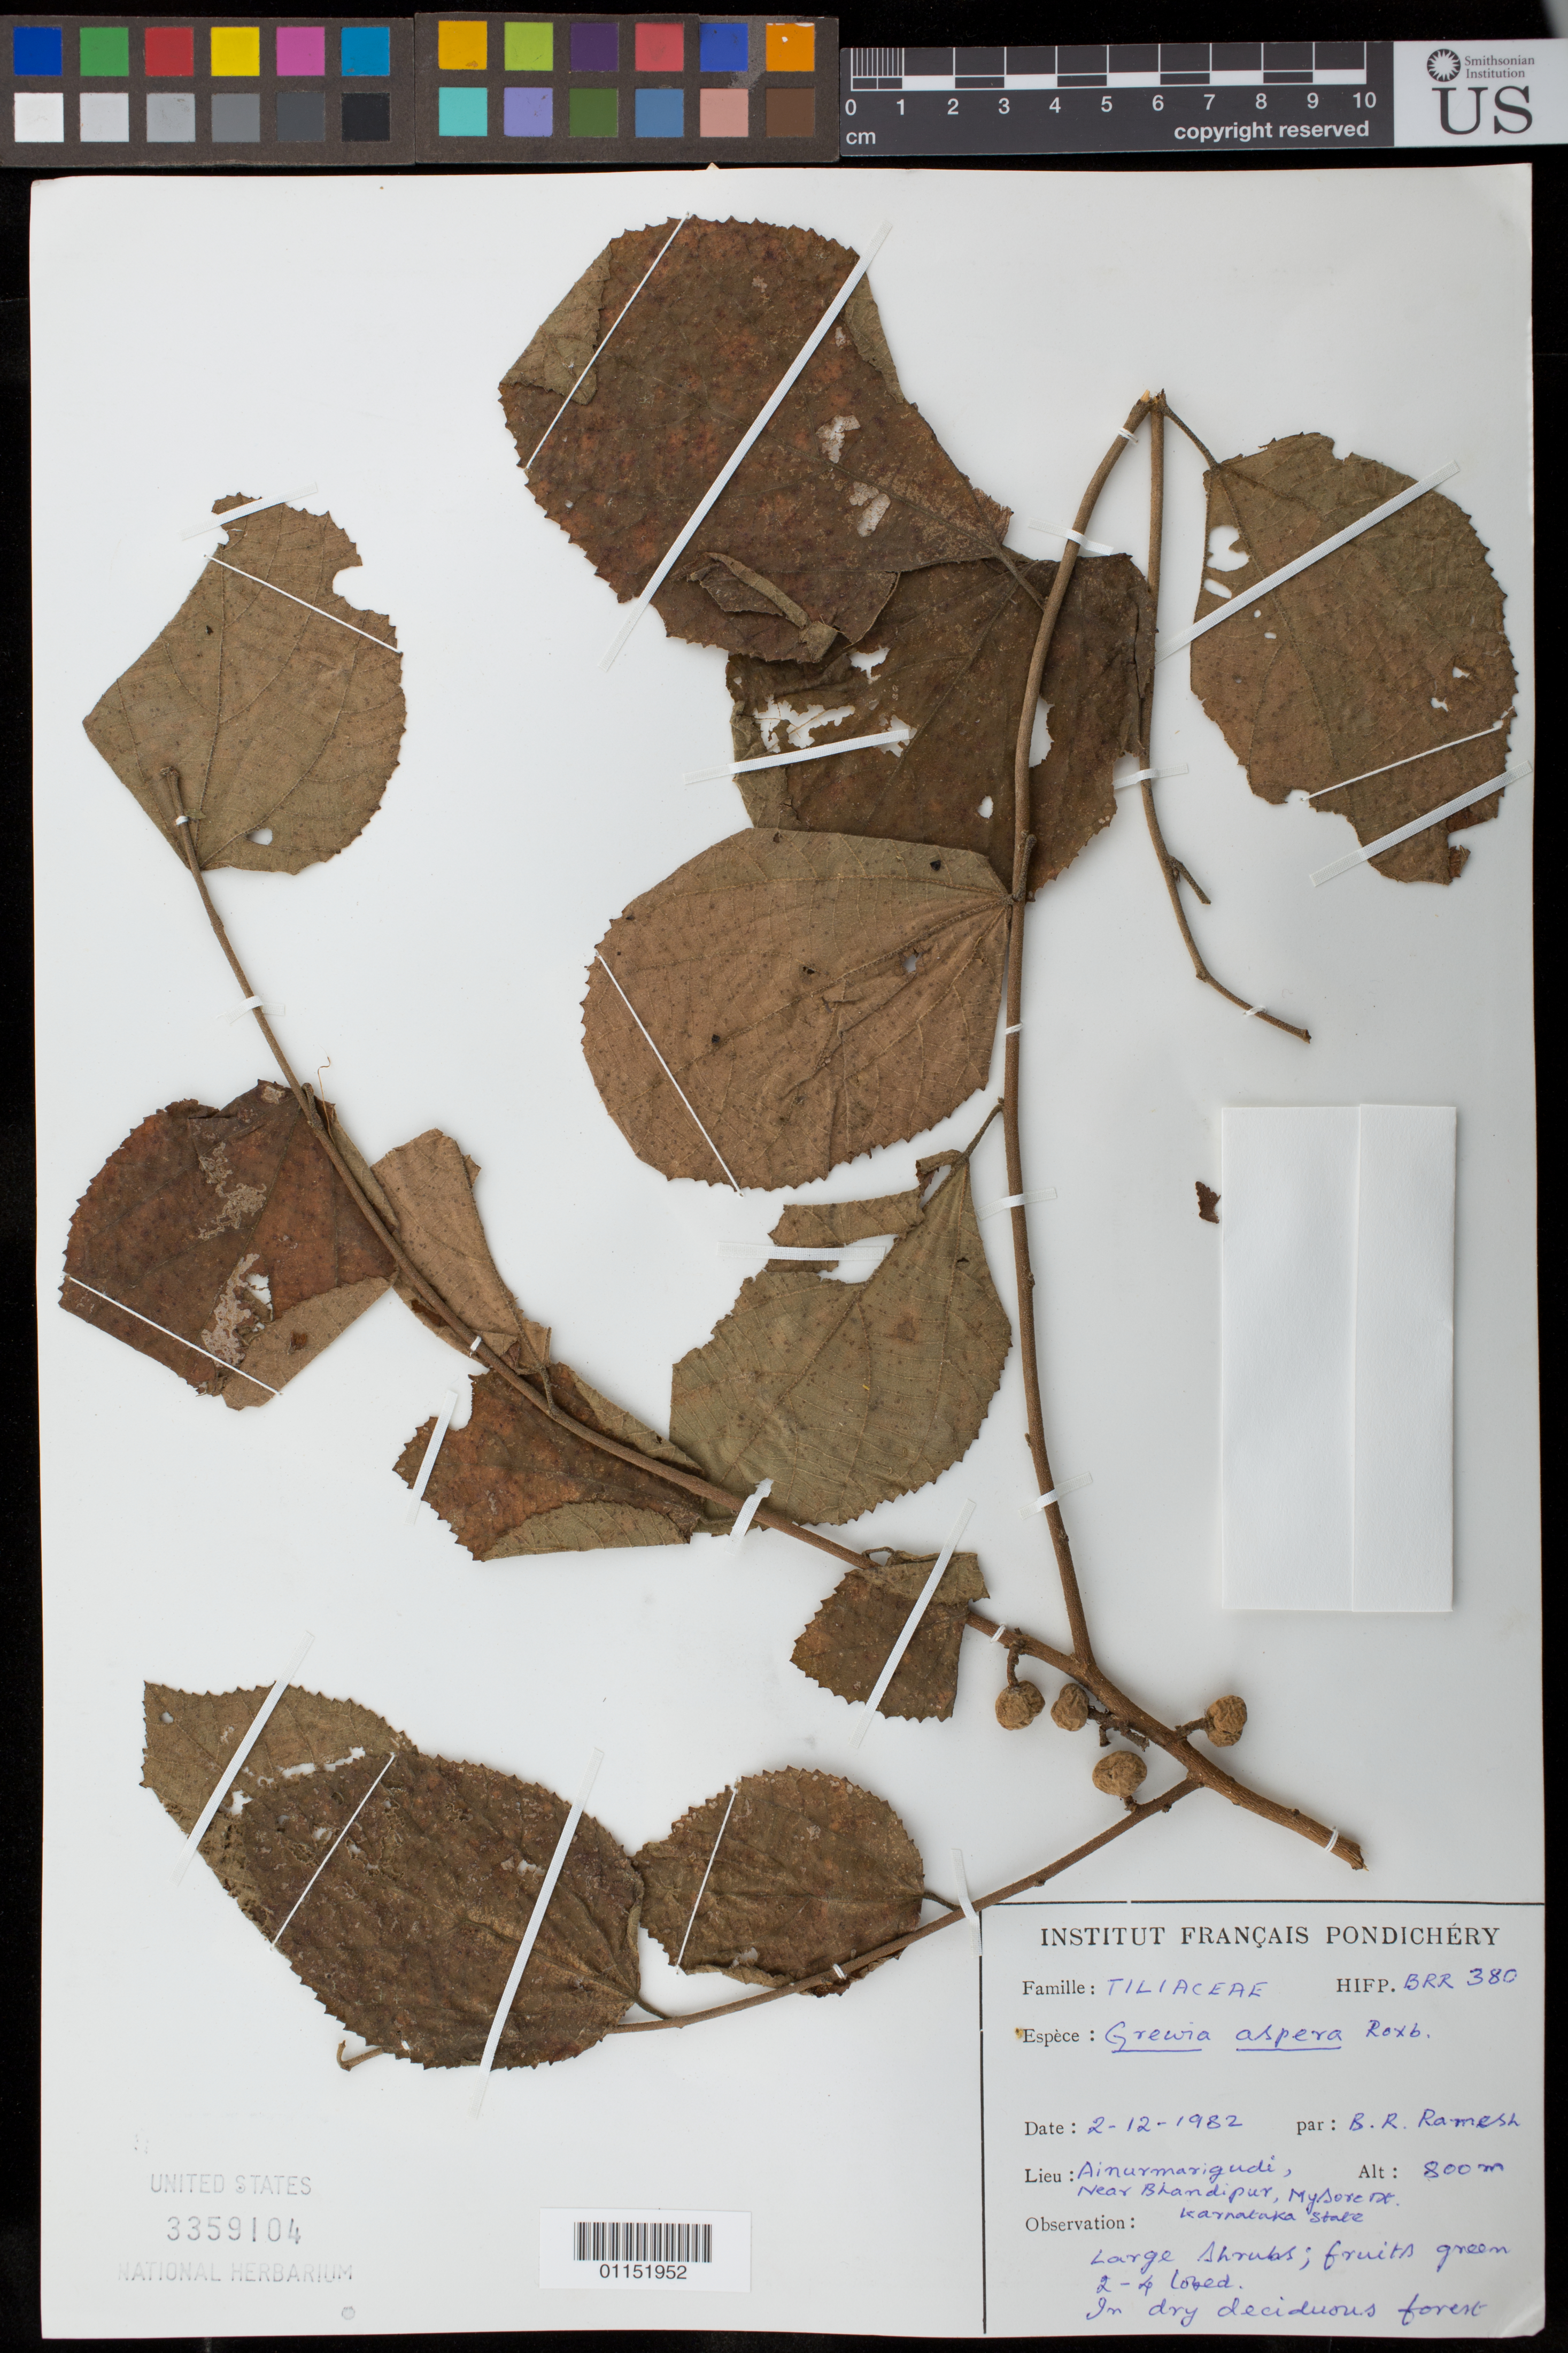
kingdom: Plantae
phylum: Tracheophyta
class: Magnoliopsida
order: Malvales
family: Malvaceae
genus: Grewia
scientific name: Grewia abutilifolia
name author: Vent. ex Juss.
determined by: Jourdain-Fievet, L.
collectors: B. Ramesh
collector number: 380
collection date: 1982-12-02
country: India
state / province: Karnataka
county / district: Mysore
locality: Ainurmarigudi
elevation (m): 800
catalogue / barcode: US 3359104